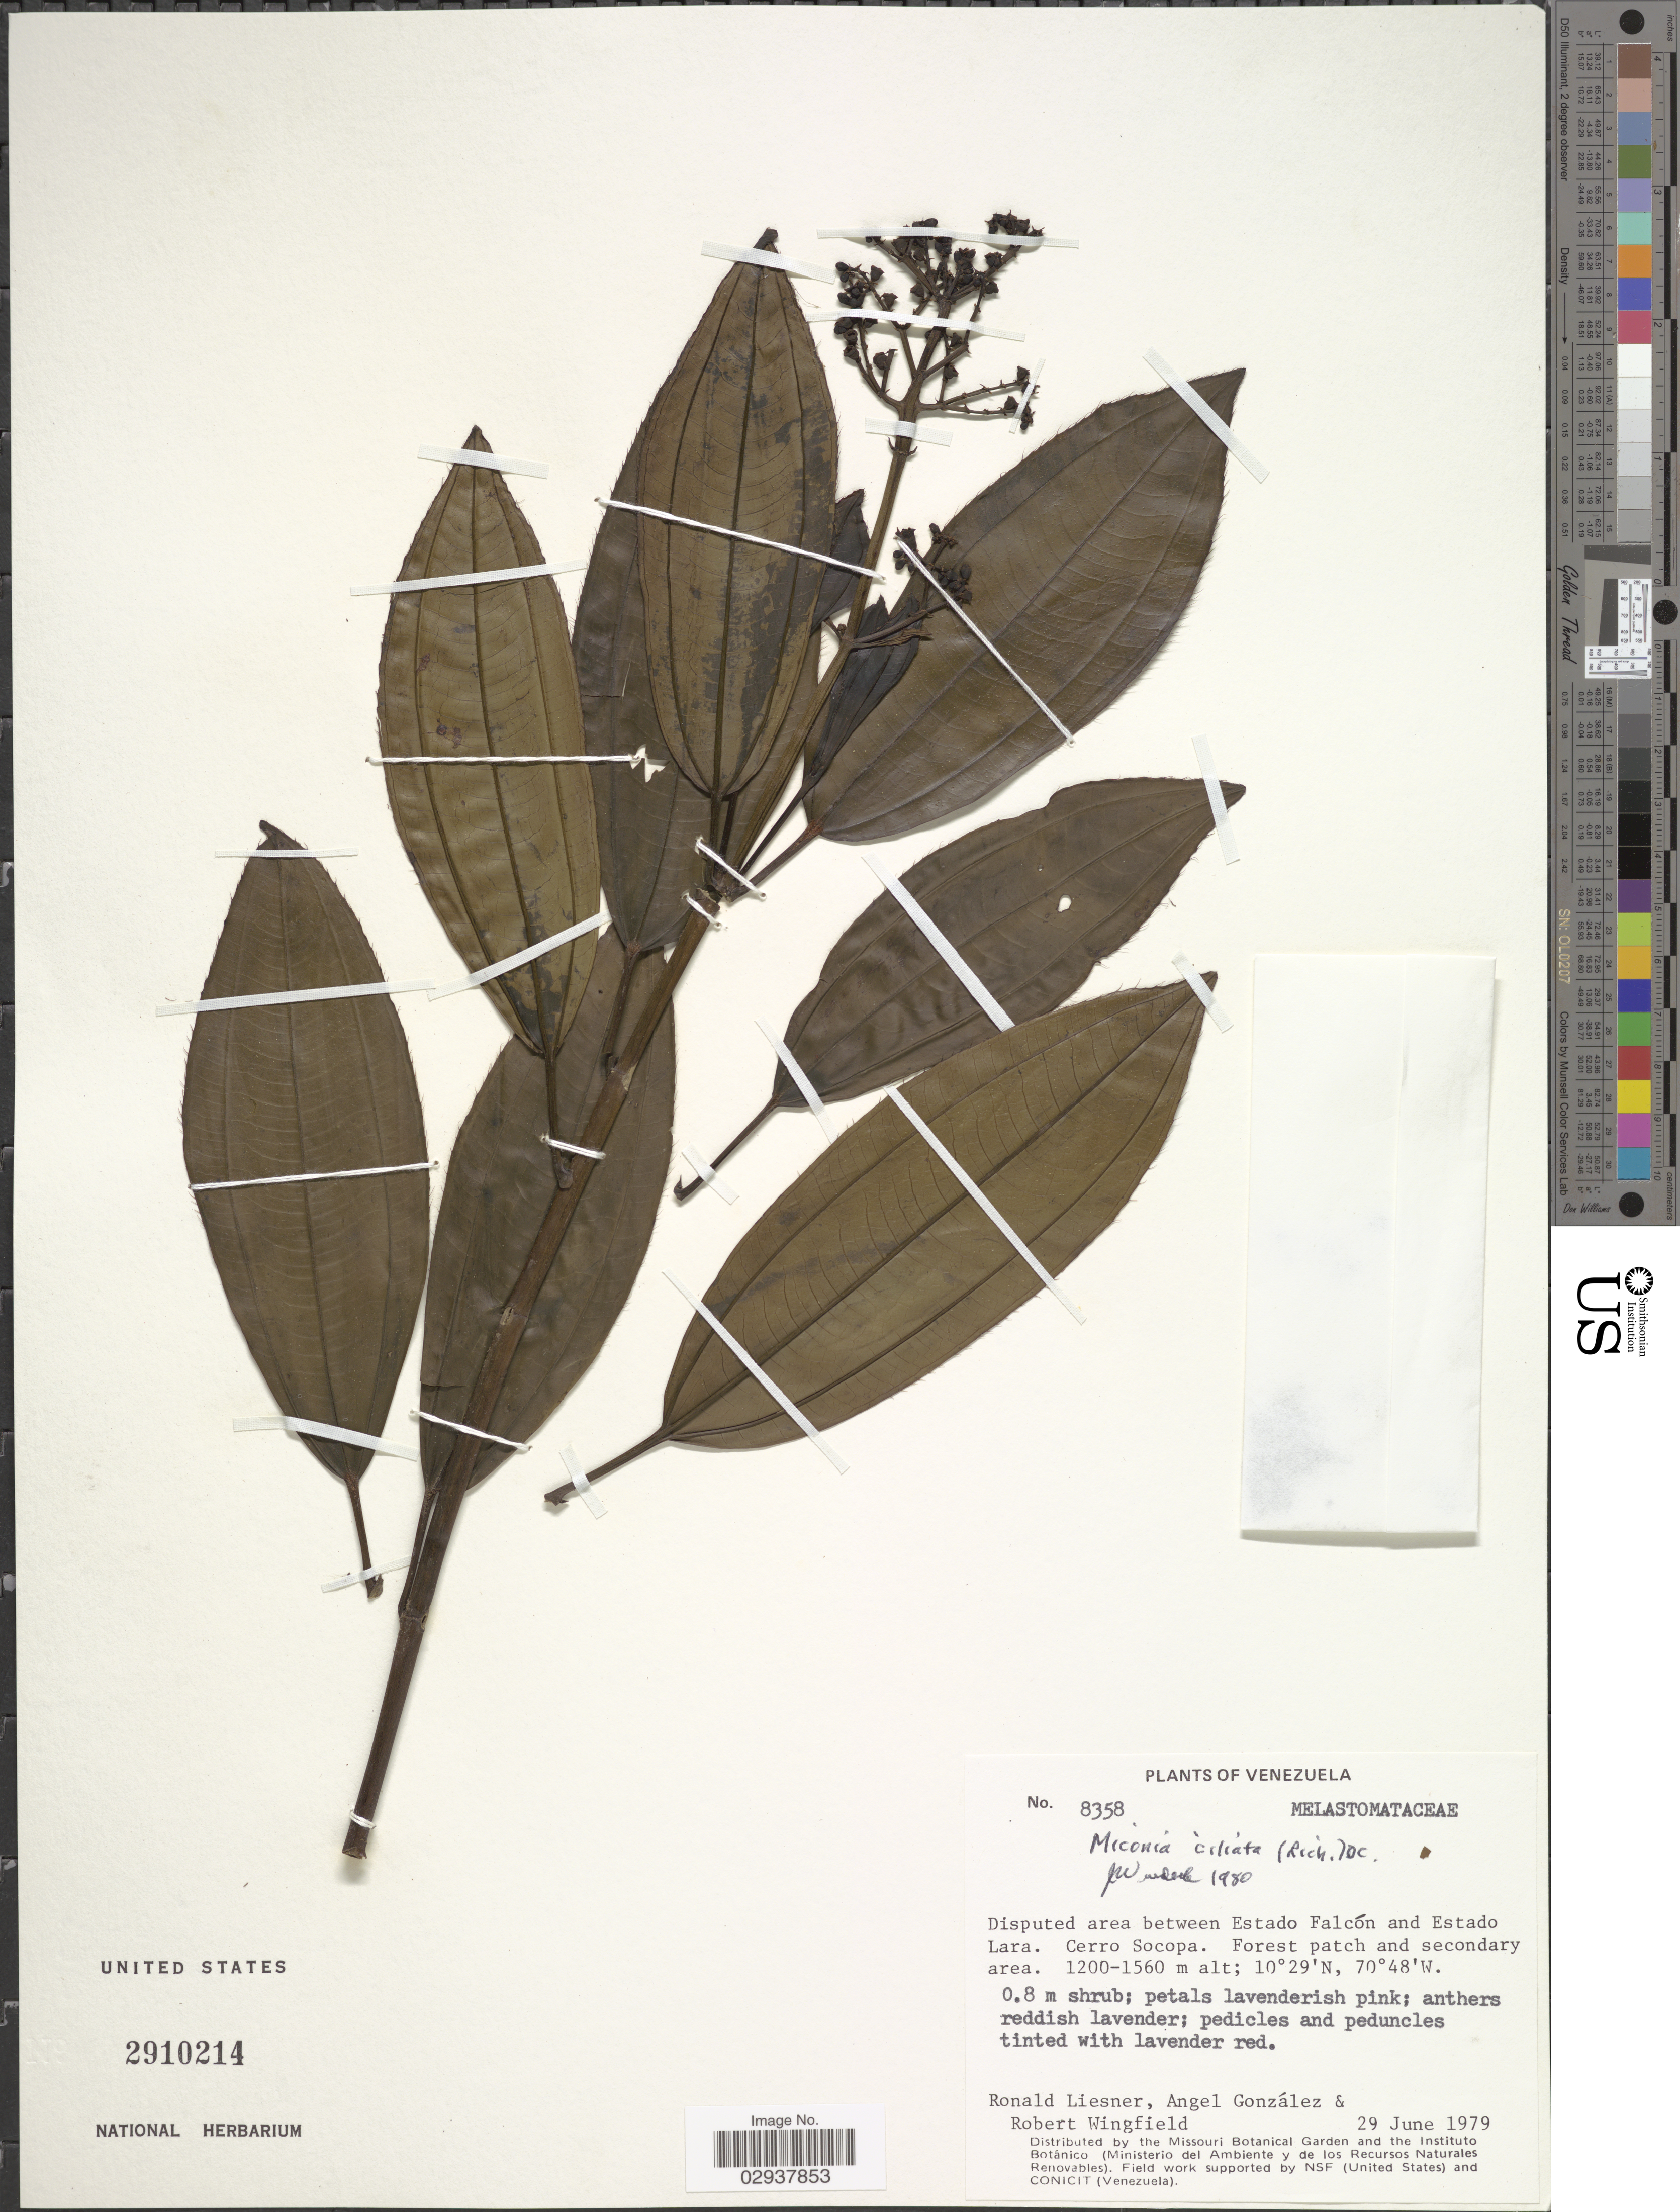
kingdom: Plantae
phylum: Tracheophyta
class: Magnoliopsida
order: Myrtales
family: Melastomataceae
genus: Miconia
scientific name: Miconia ciliata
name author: (Rich.) DC.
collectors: R. L. Liesner, A. C. González & R. C. Wingfield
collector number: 8358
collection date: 1979-06-29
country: Venezuela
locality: Disputed area between Estado Falcón and Estado Lara. Cerro Socopa.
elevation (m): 1200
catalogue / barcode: US 2910214